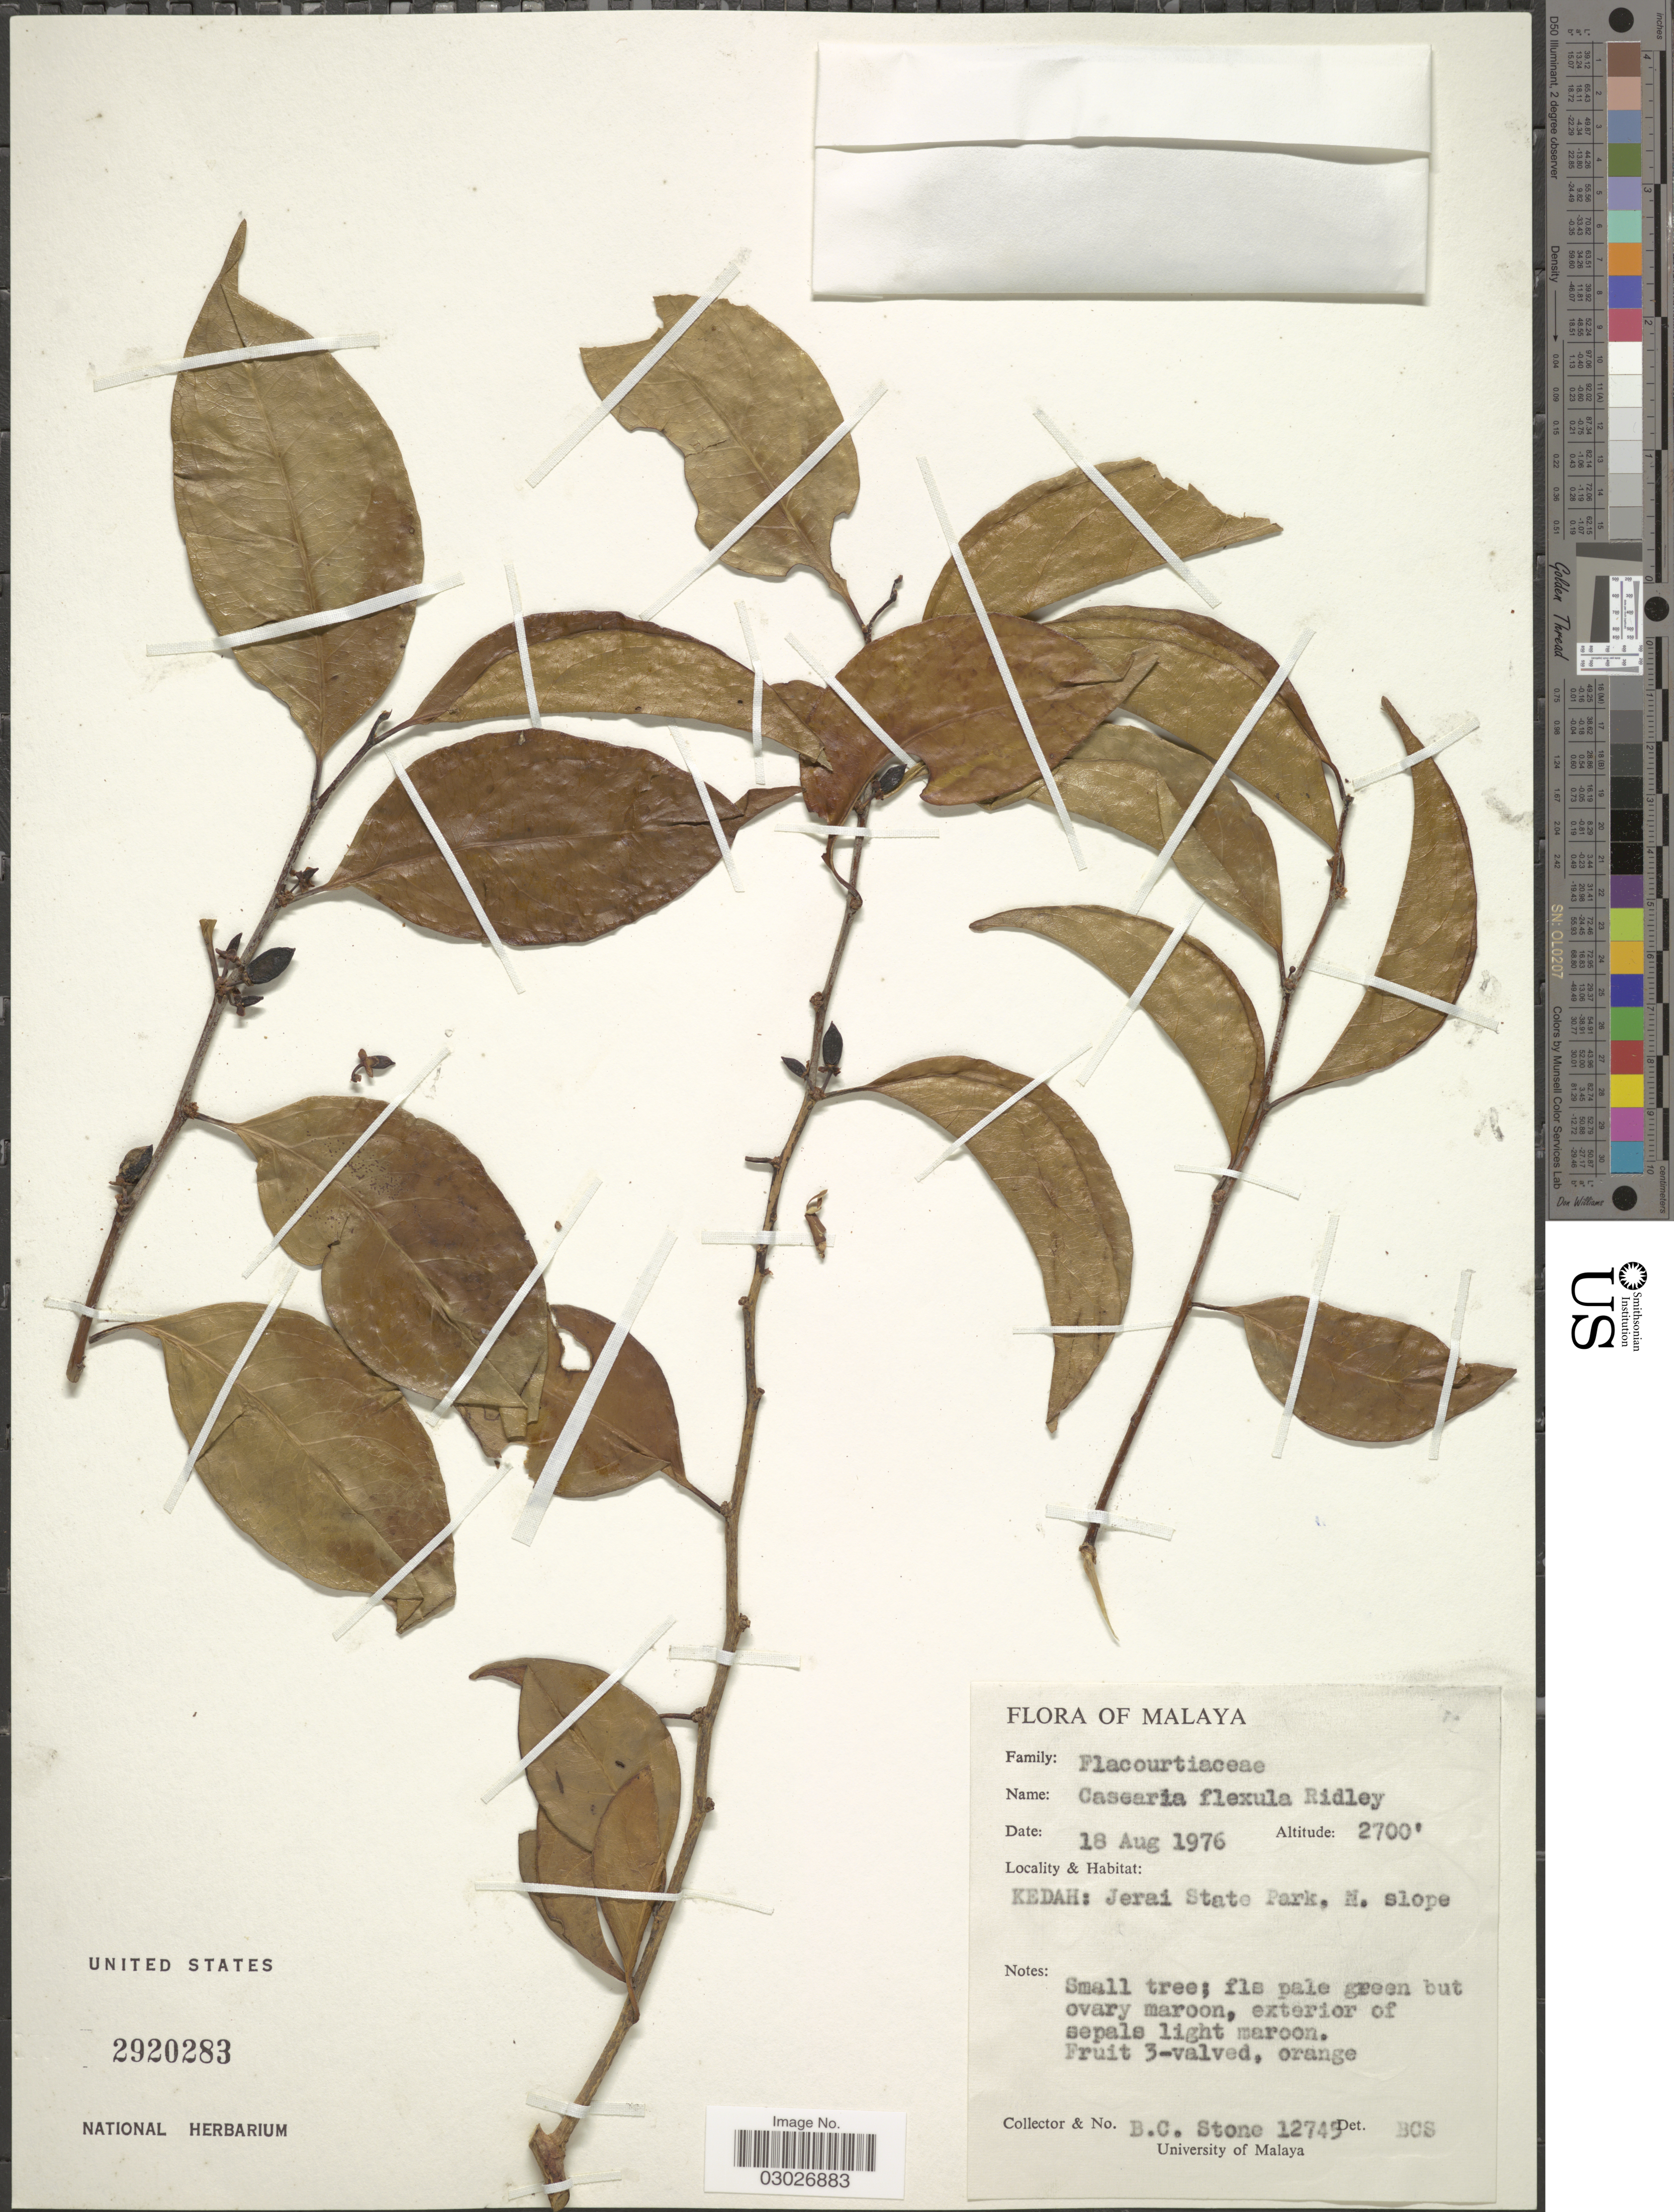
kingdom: Plantae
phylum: Tracheophyta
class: Magnoliopsida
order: Malpighiales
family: Salicaceae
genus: Casearia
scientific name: Casearia flexula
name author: Ridl.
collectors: B. C. Stone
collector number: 1274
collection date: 1976-08-18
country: Malaysia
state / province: Kedah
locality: Malaya. Kedah: Jerai State Park, N. slope.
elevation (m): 823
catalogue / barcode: US 2920283